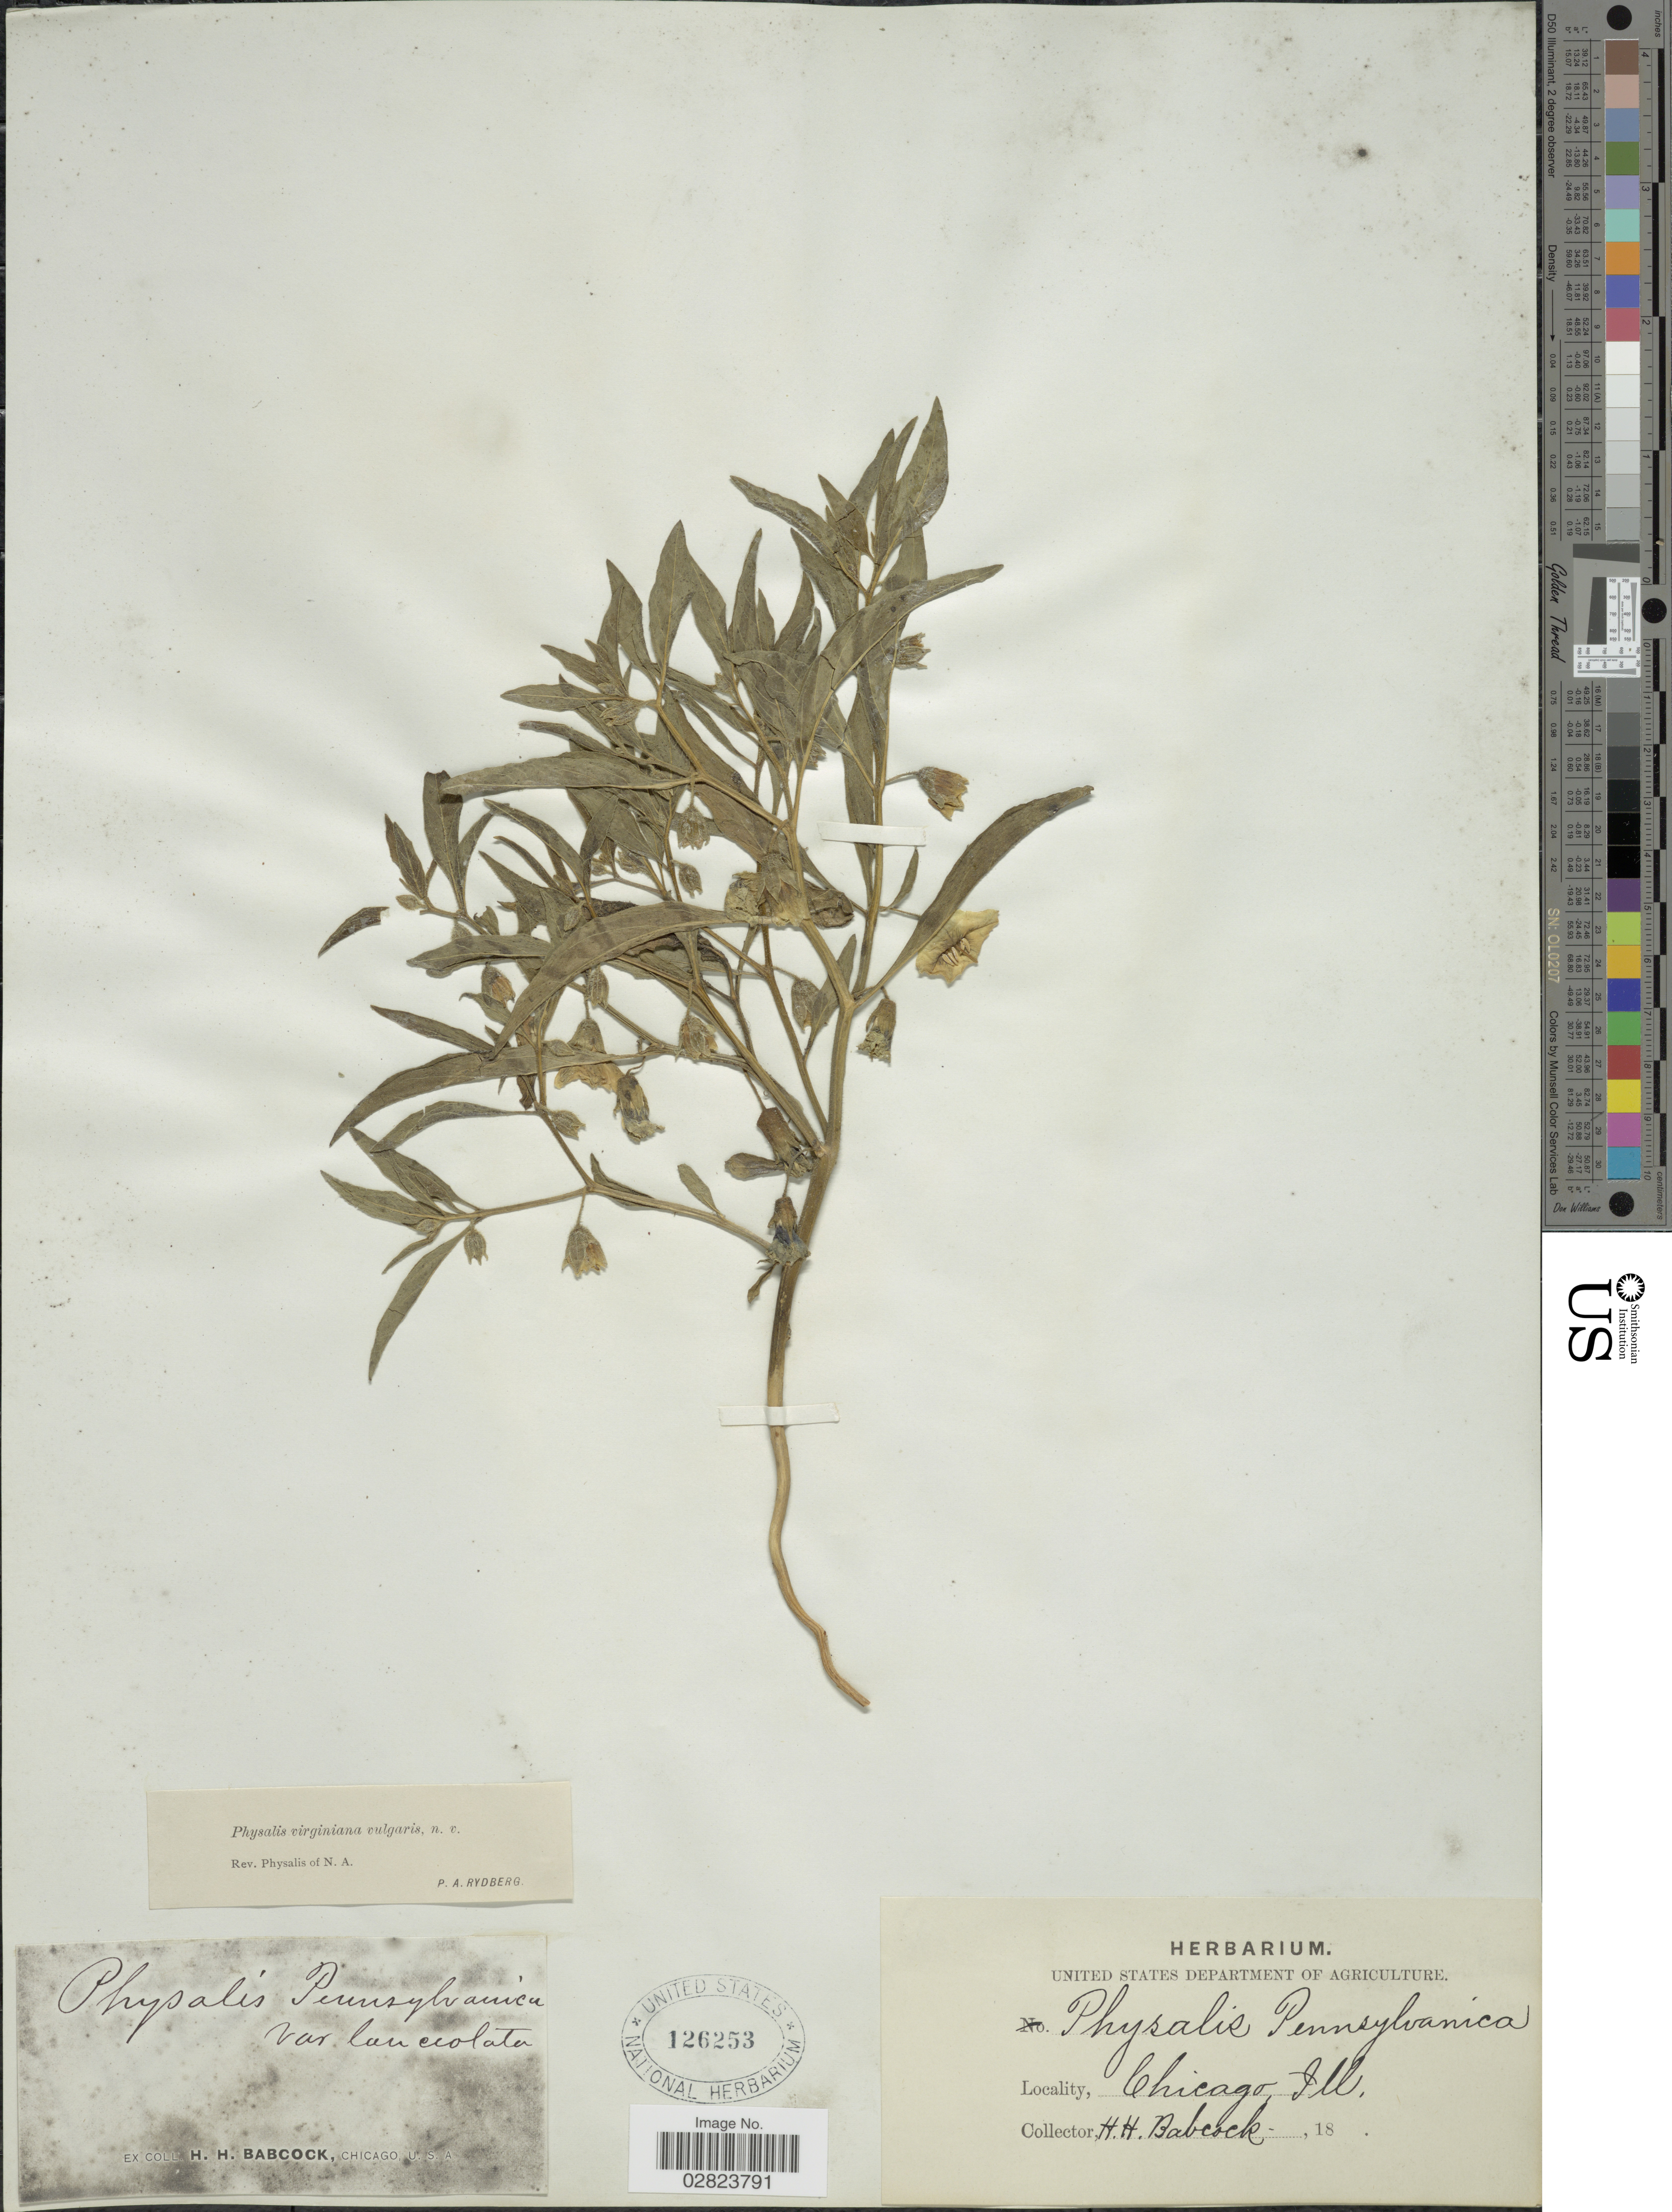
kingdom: Plantae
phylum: Tracheophyta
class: Magnoliopsida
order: Solanales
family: Solanaceae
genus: Physalis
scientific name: Physalis longifolia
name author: Nutt.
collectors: H. Babcock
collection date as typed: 18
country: United States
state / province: Illinois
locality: Chicago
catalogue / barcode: US 126253